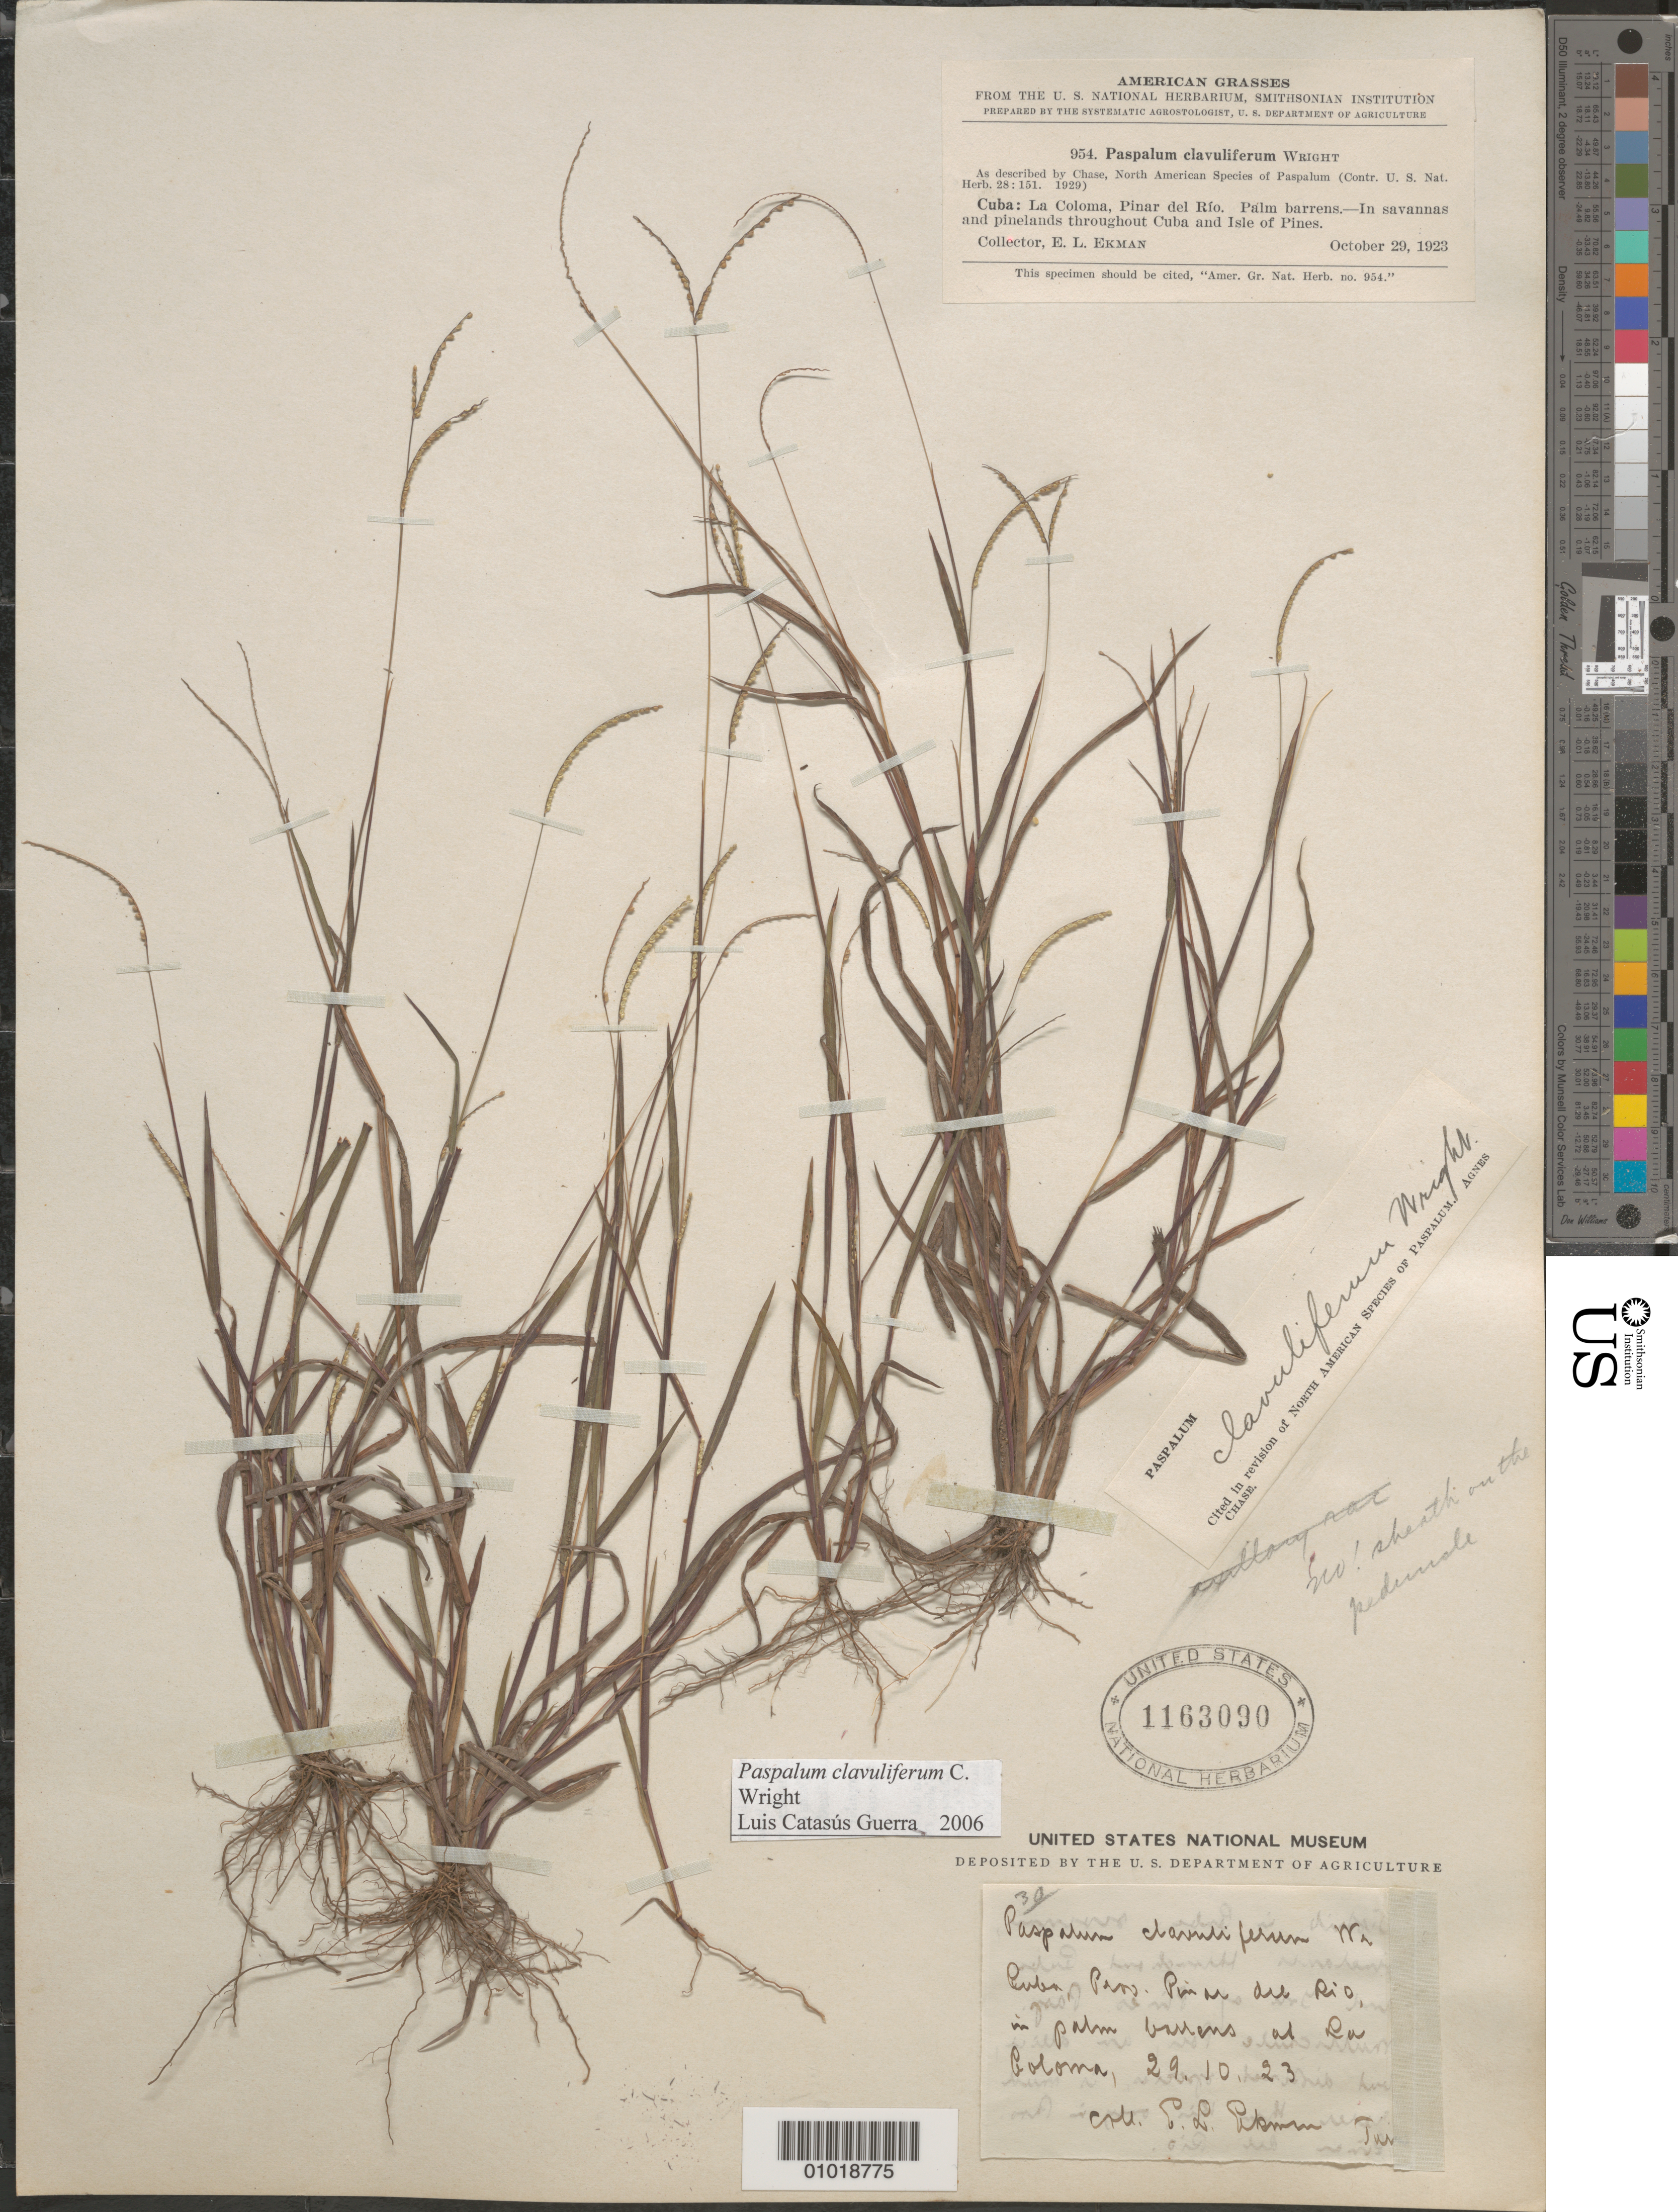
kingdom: Plantae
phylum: Tracheophyta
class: Liliopsida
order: Poales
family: Poaceae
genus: Paspalum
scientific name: Paspalum clavuliferum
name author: C. Wright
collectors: E. L. Ekman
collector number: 30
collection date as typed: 29 Oct 1923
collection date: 1923-10-29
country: Cuba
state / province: Pinar del Rio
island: Cuba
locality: La Coloma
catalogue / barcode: US 1163090